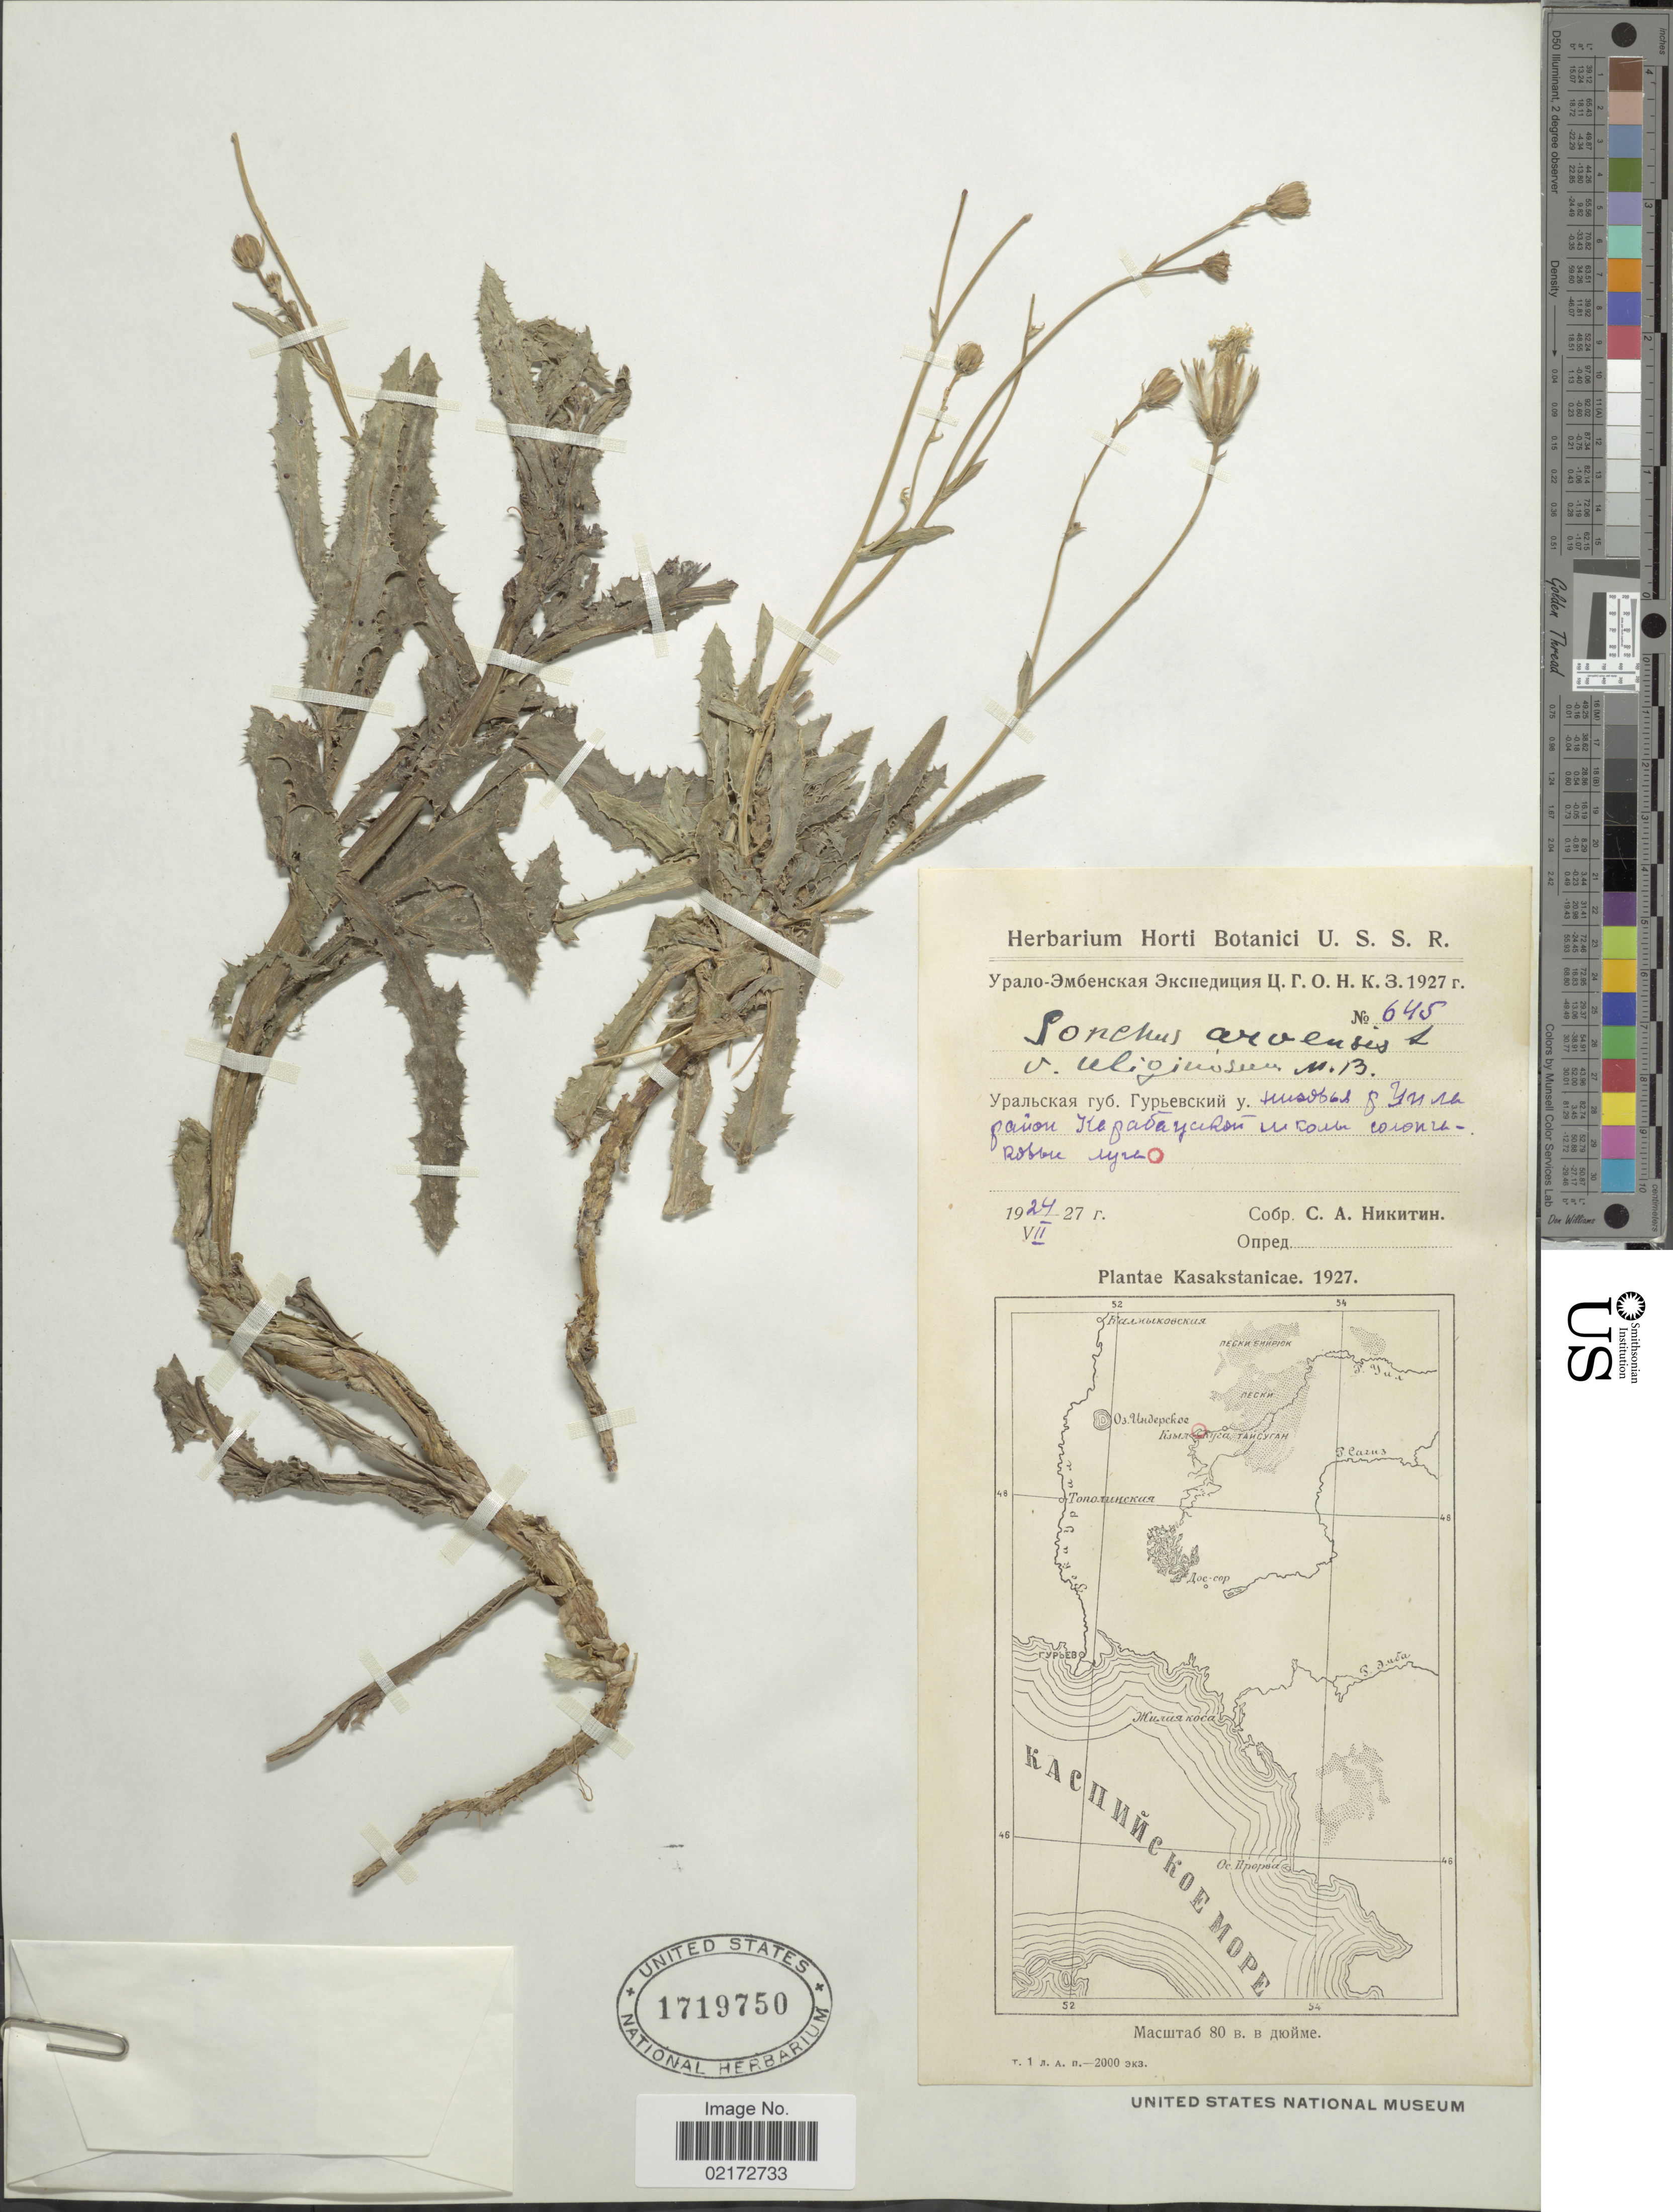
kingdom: Plantae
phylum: Tracheophyta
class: Magnoliopsida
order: Asterales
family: Asteraceae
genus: Sonchus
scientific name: Sonchus transcaspicus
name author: Nevski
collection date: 1927-07-24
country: Kazakhstan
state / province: Atyrau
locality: X. Kasakstanicae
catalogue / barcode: US 1719750